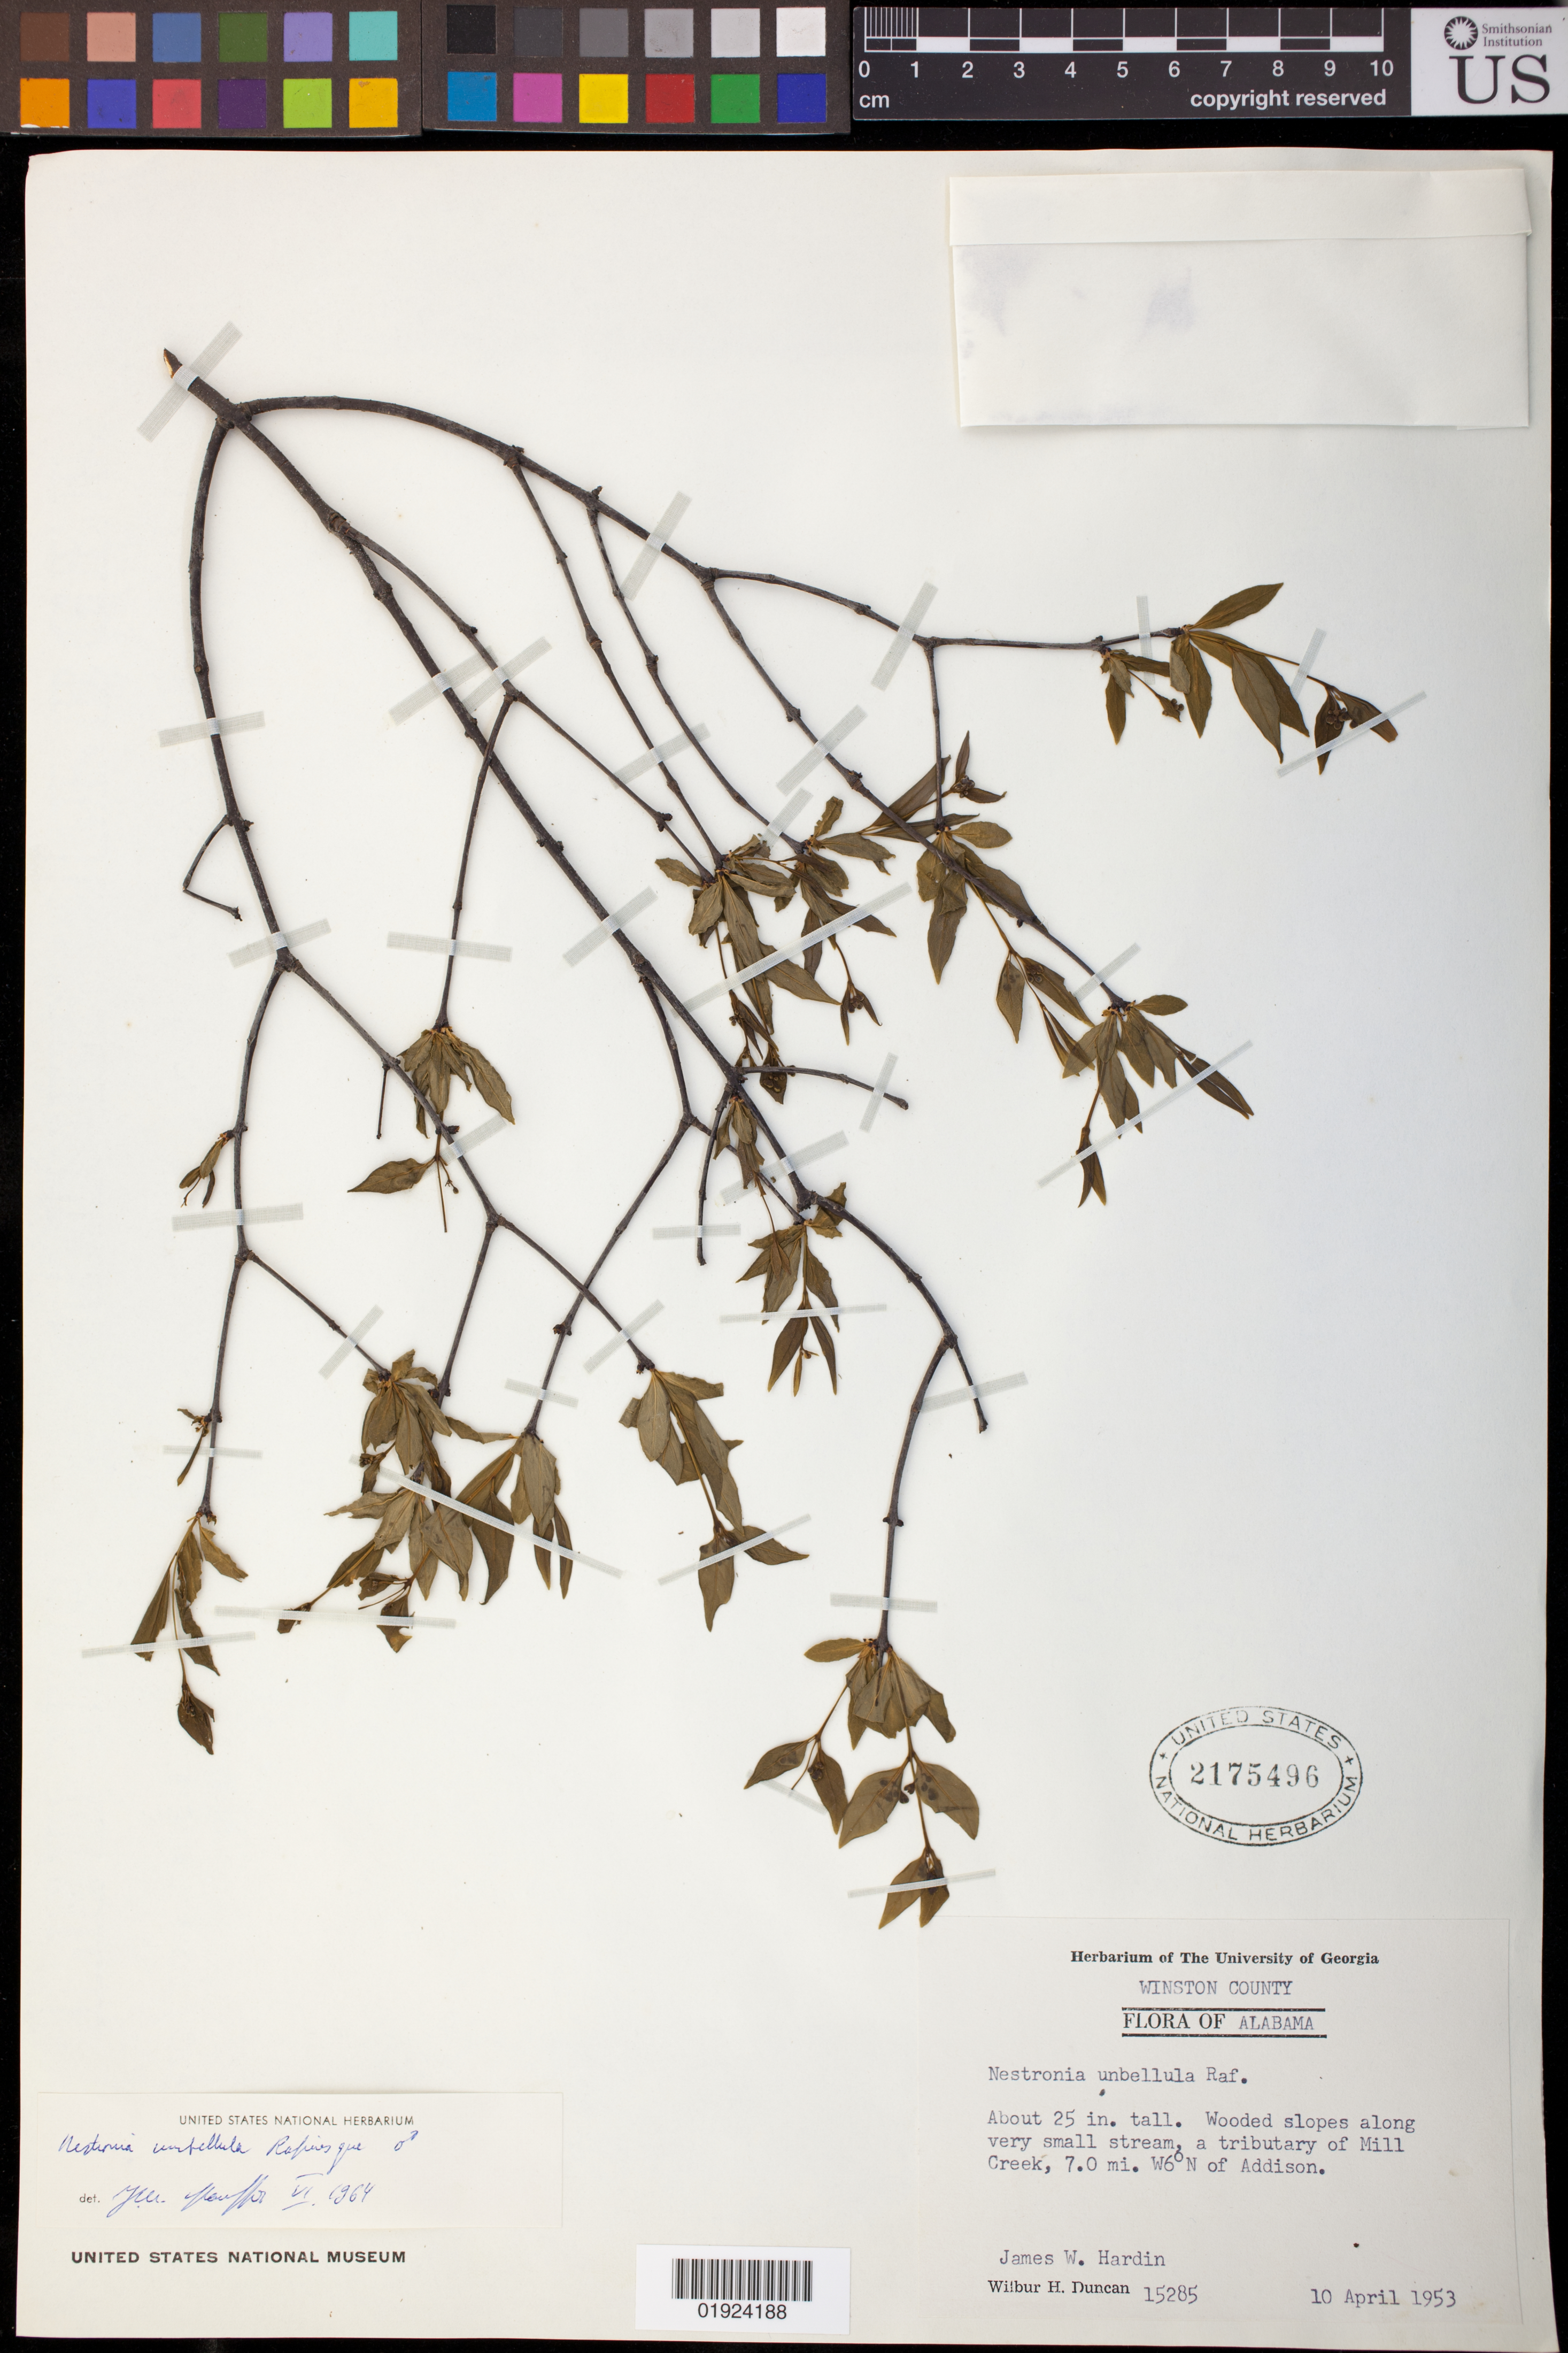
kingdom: Plantae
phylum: Tracheophyta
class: Magnoliopsida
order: Santalales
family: Santalaceae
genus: Nestronia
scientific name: Nestronia umbellula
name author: Raf.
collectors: J. W. Hardin & W. H. Duncan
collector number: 15285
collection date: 1953-04-10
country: United States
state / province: Alabama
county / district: Winston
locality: Tributary of Mill Creek, 7.0 mi. W6┬░N of Addison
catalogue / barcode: US 2175496